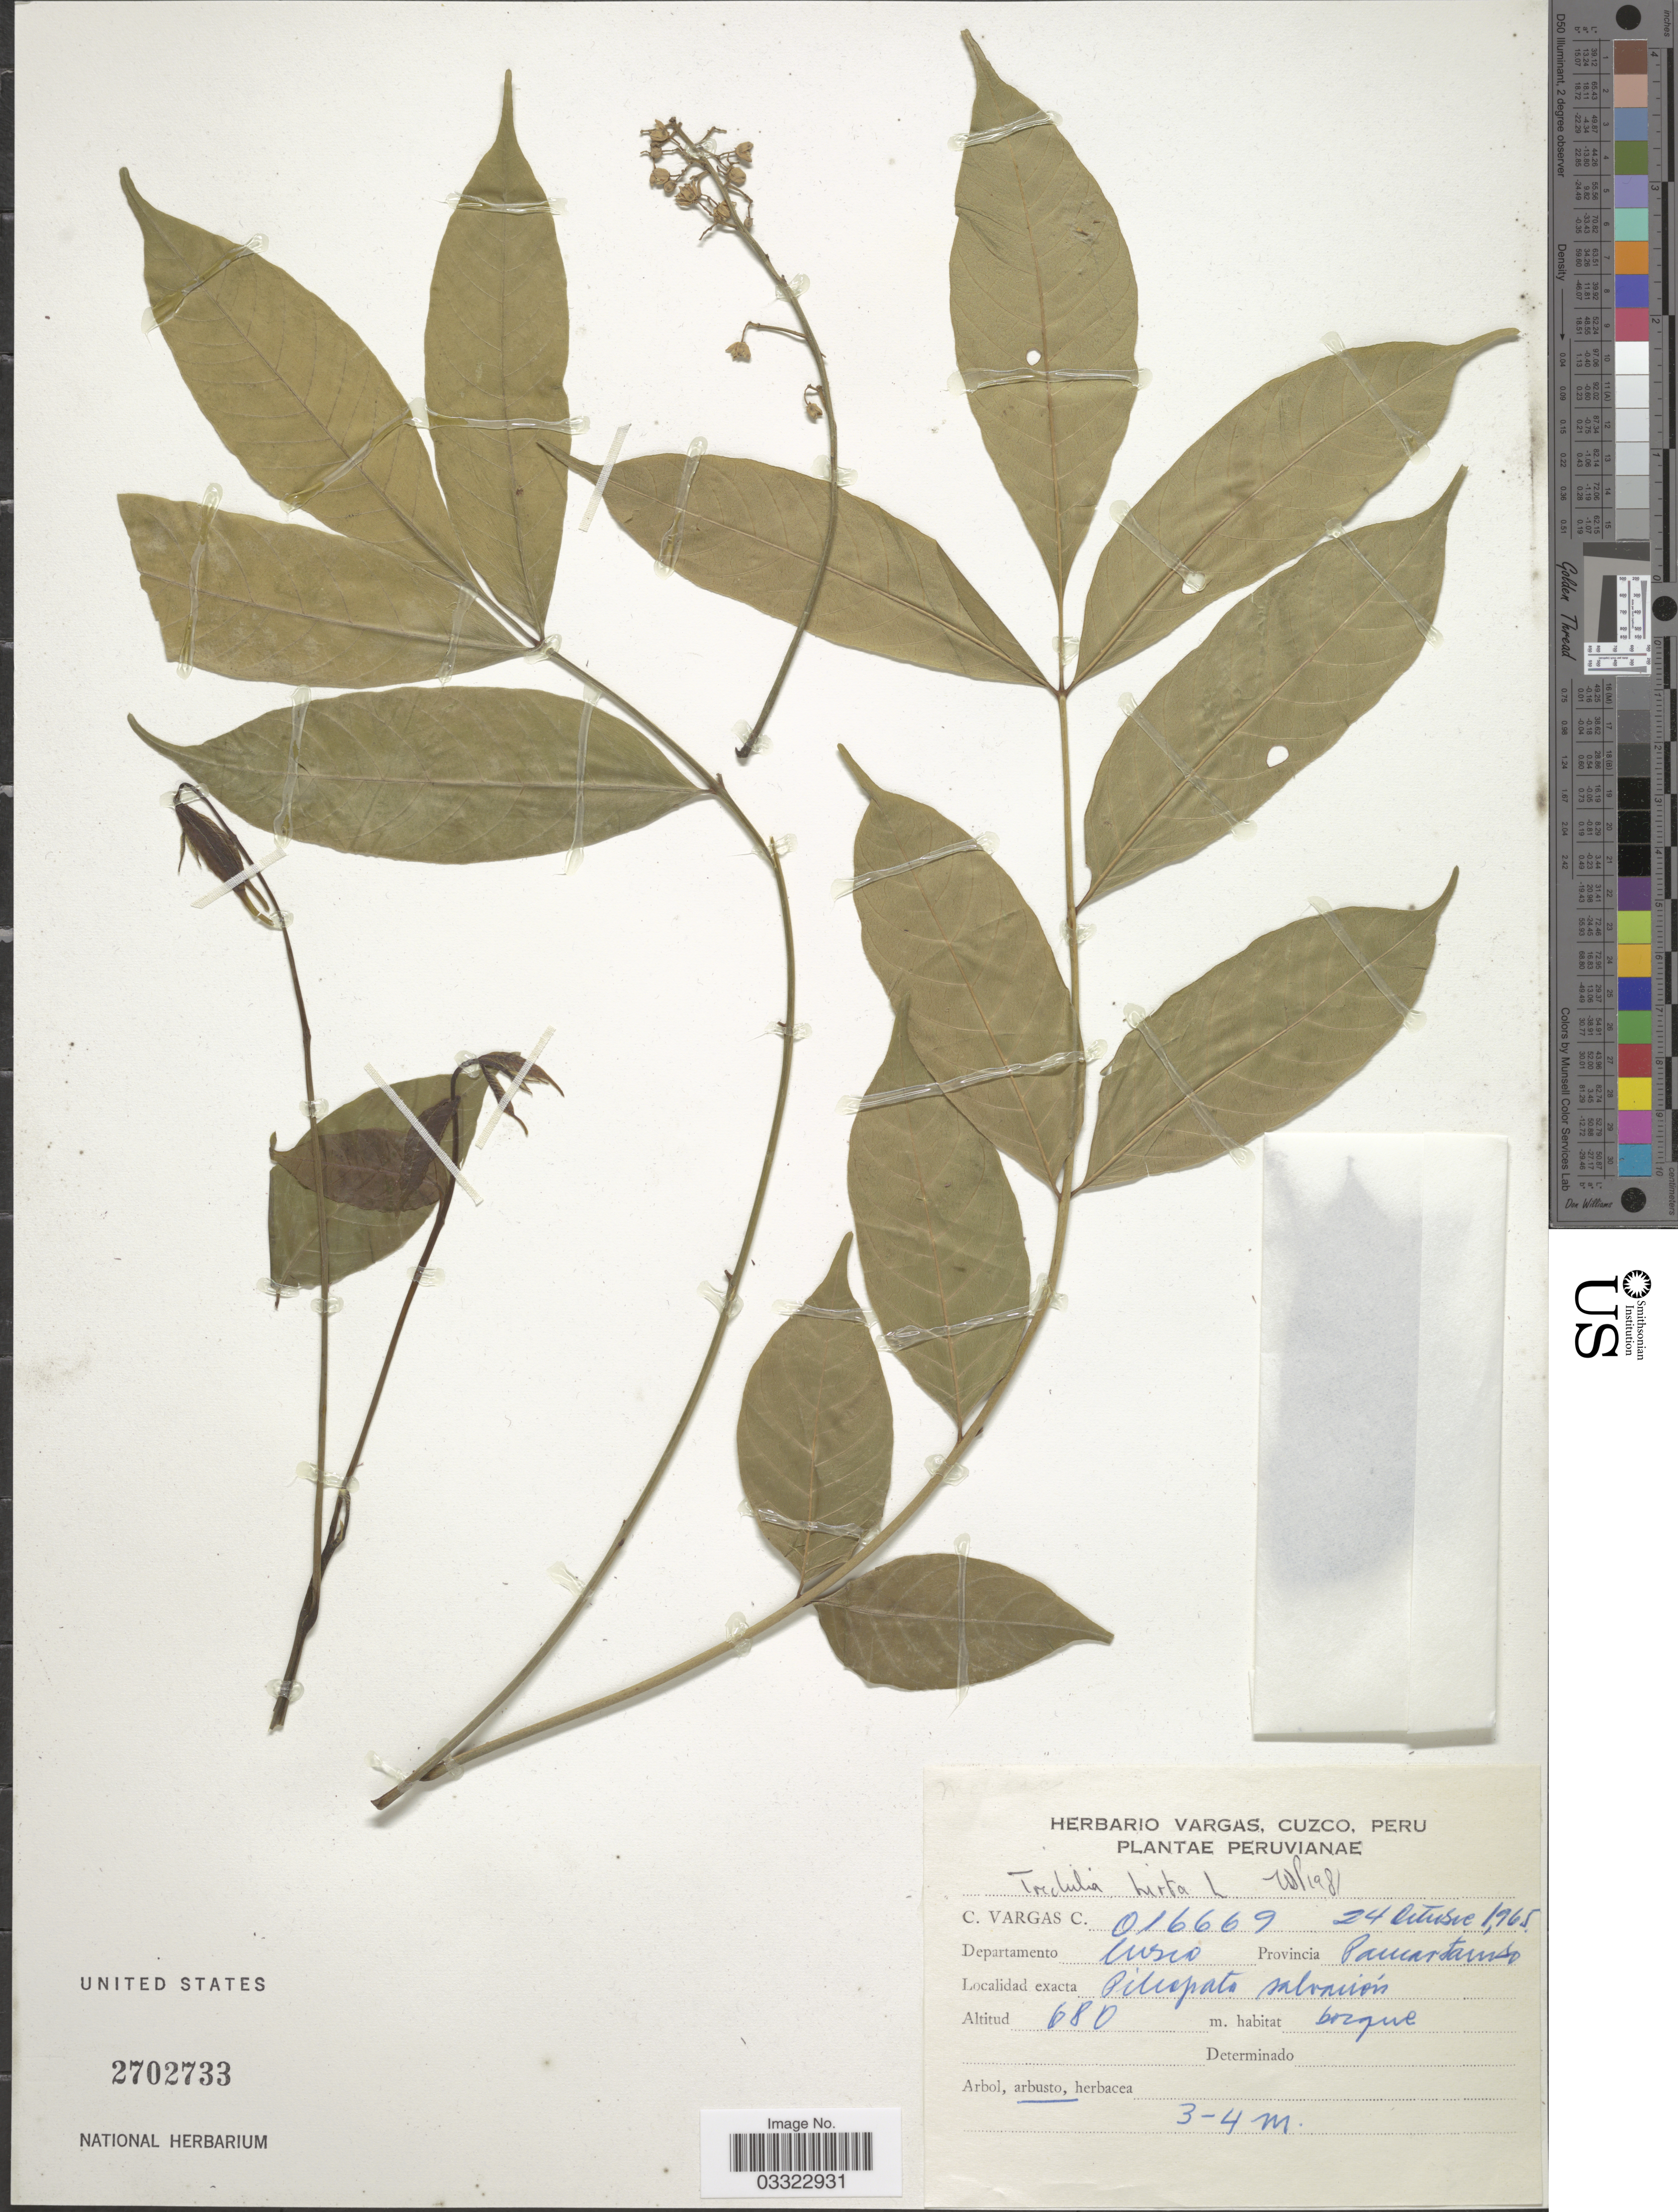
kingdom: Plantae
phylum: Tracheophyta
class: Magnoliopsida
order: Sapindales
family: Meliaceae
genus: Trichilia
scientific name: Trichilia hirta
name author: L.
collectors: C. Vargas Calderón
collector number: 016669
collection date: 1965-10-24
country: Peru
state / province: Cusco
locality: Departamento Cusco, Provincia Paucartambo, Pilcopata salvación.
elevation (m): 680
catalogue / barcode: US 2702733